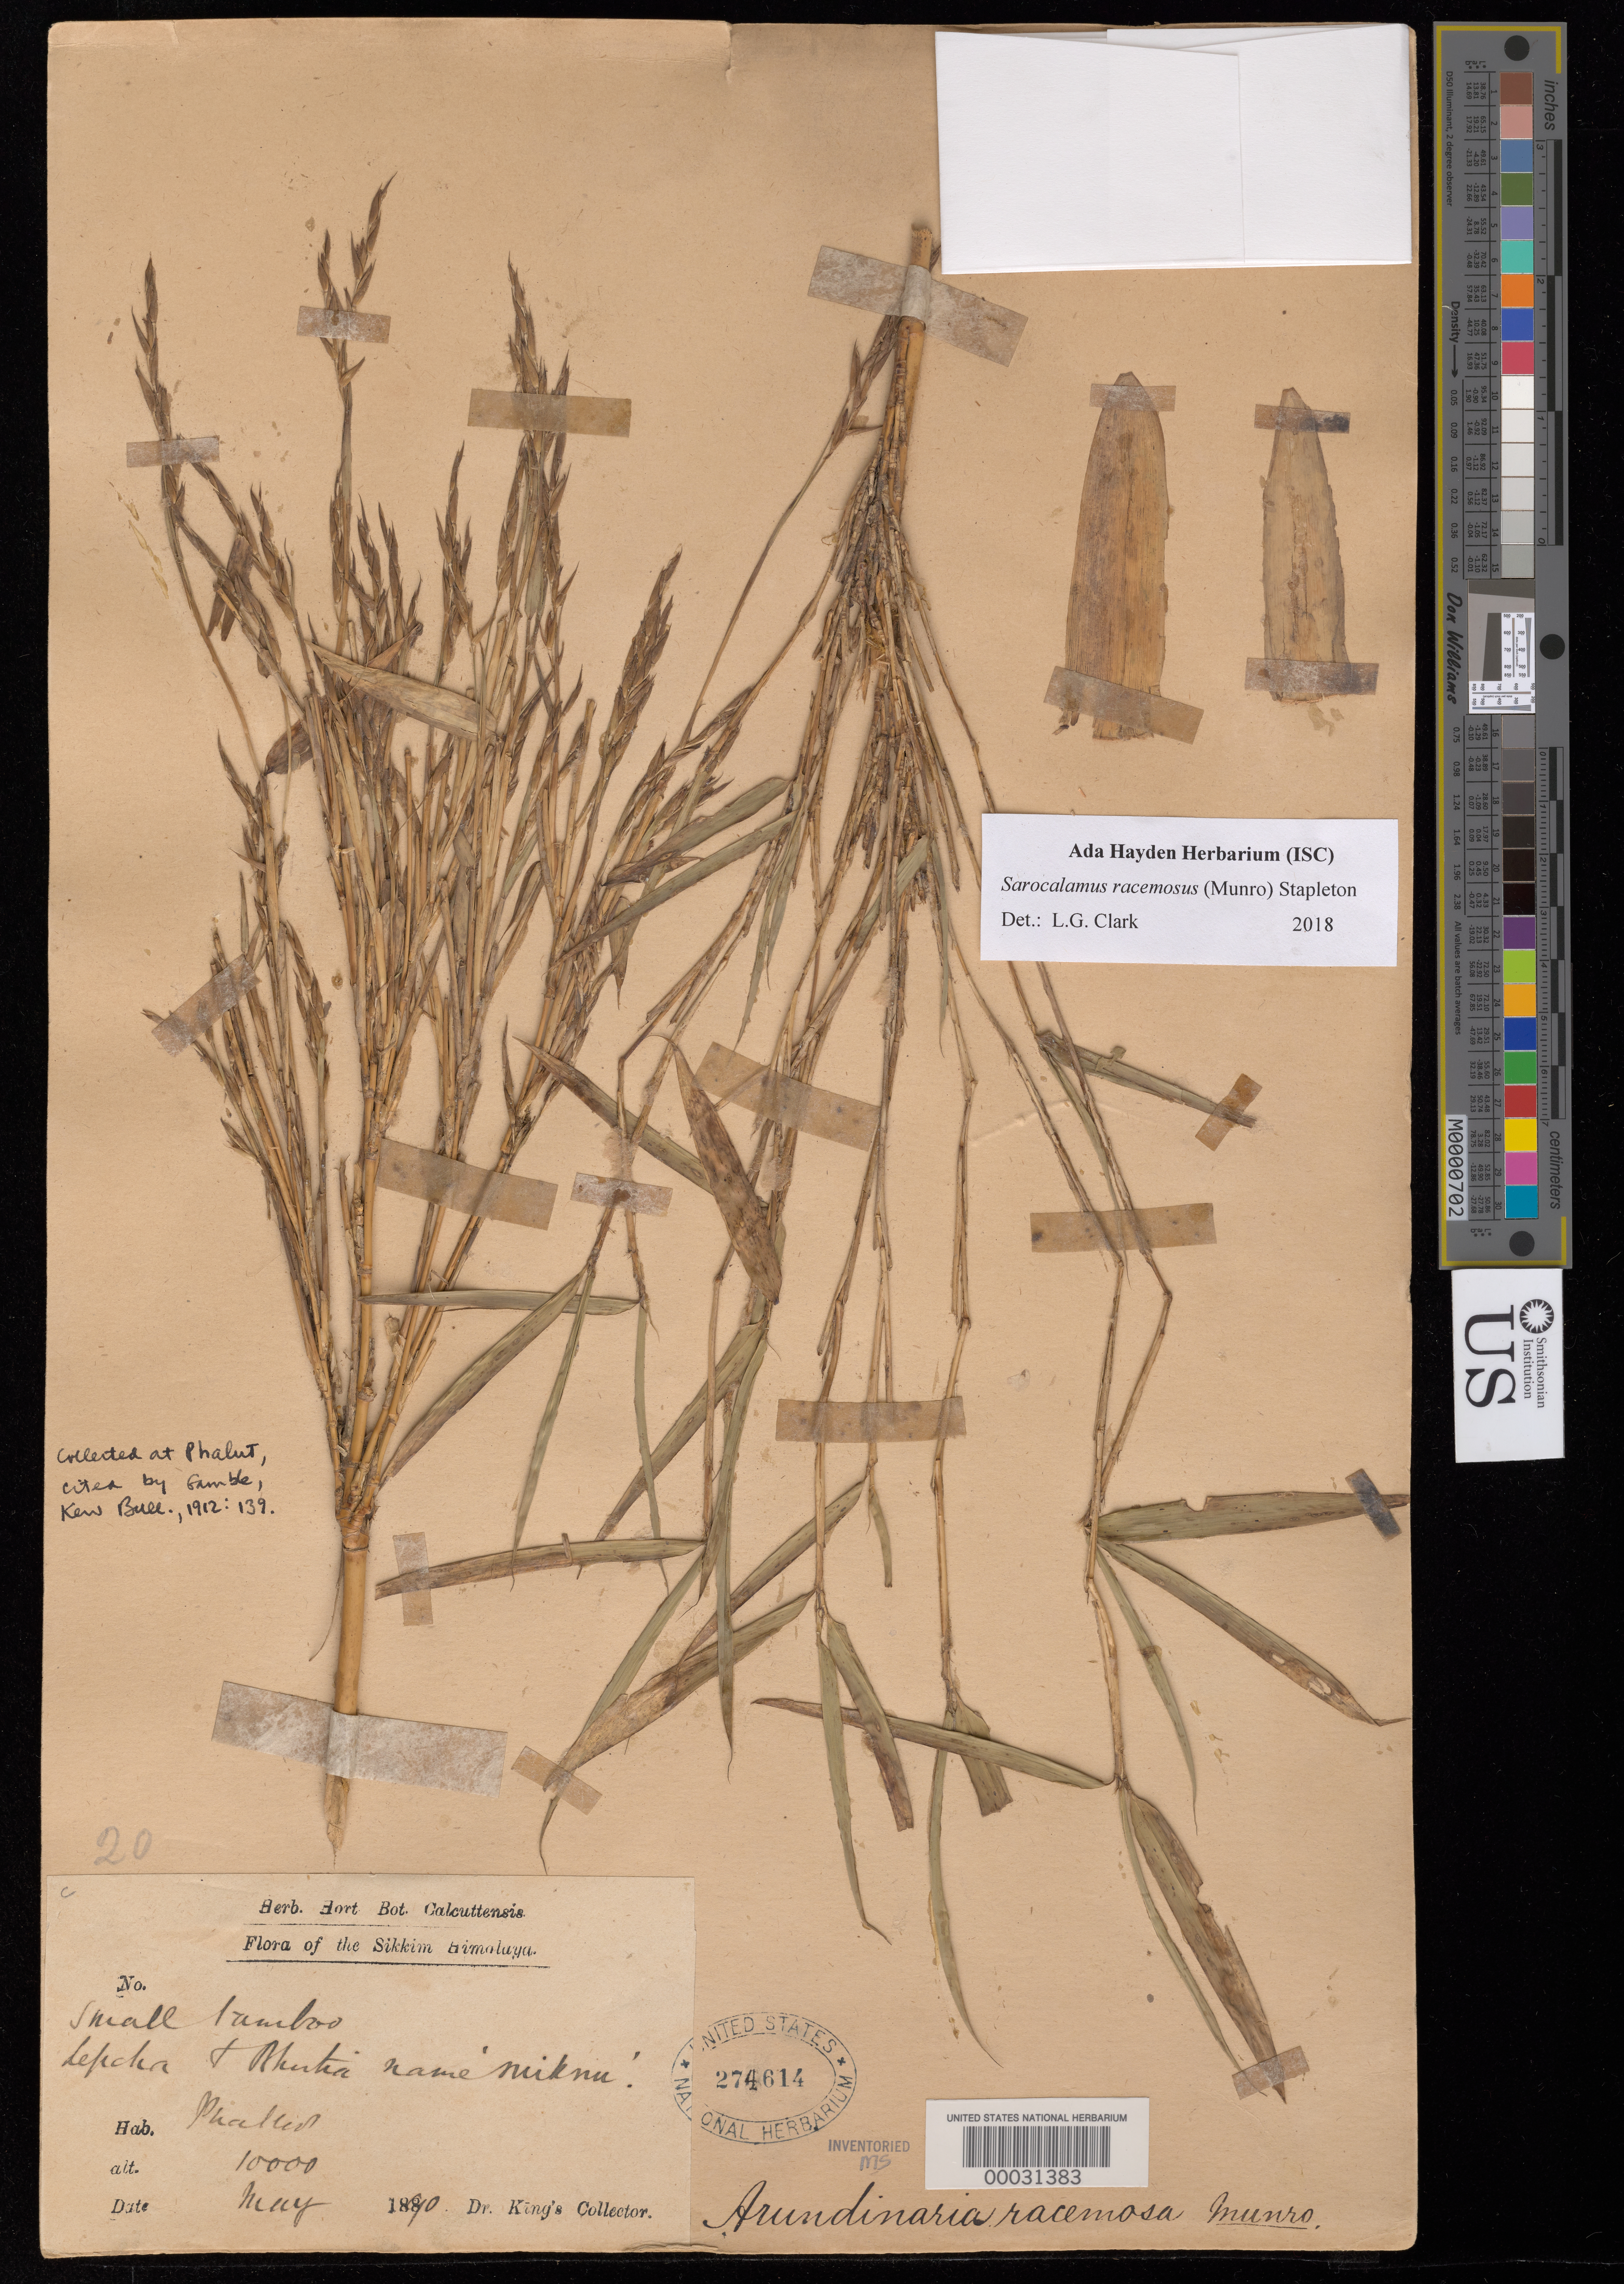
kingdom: Plantae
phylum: Tracheophyta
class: Liliopsida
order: Poales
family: Poaceae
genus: Sarocalamus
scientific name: Sarocalamus racemosus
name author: (Munro) Stapleton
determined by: Clark, L. G.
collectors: King, --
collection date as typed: May 1890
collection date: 1890-05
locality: Skimma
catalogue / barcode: US 274614